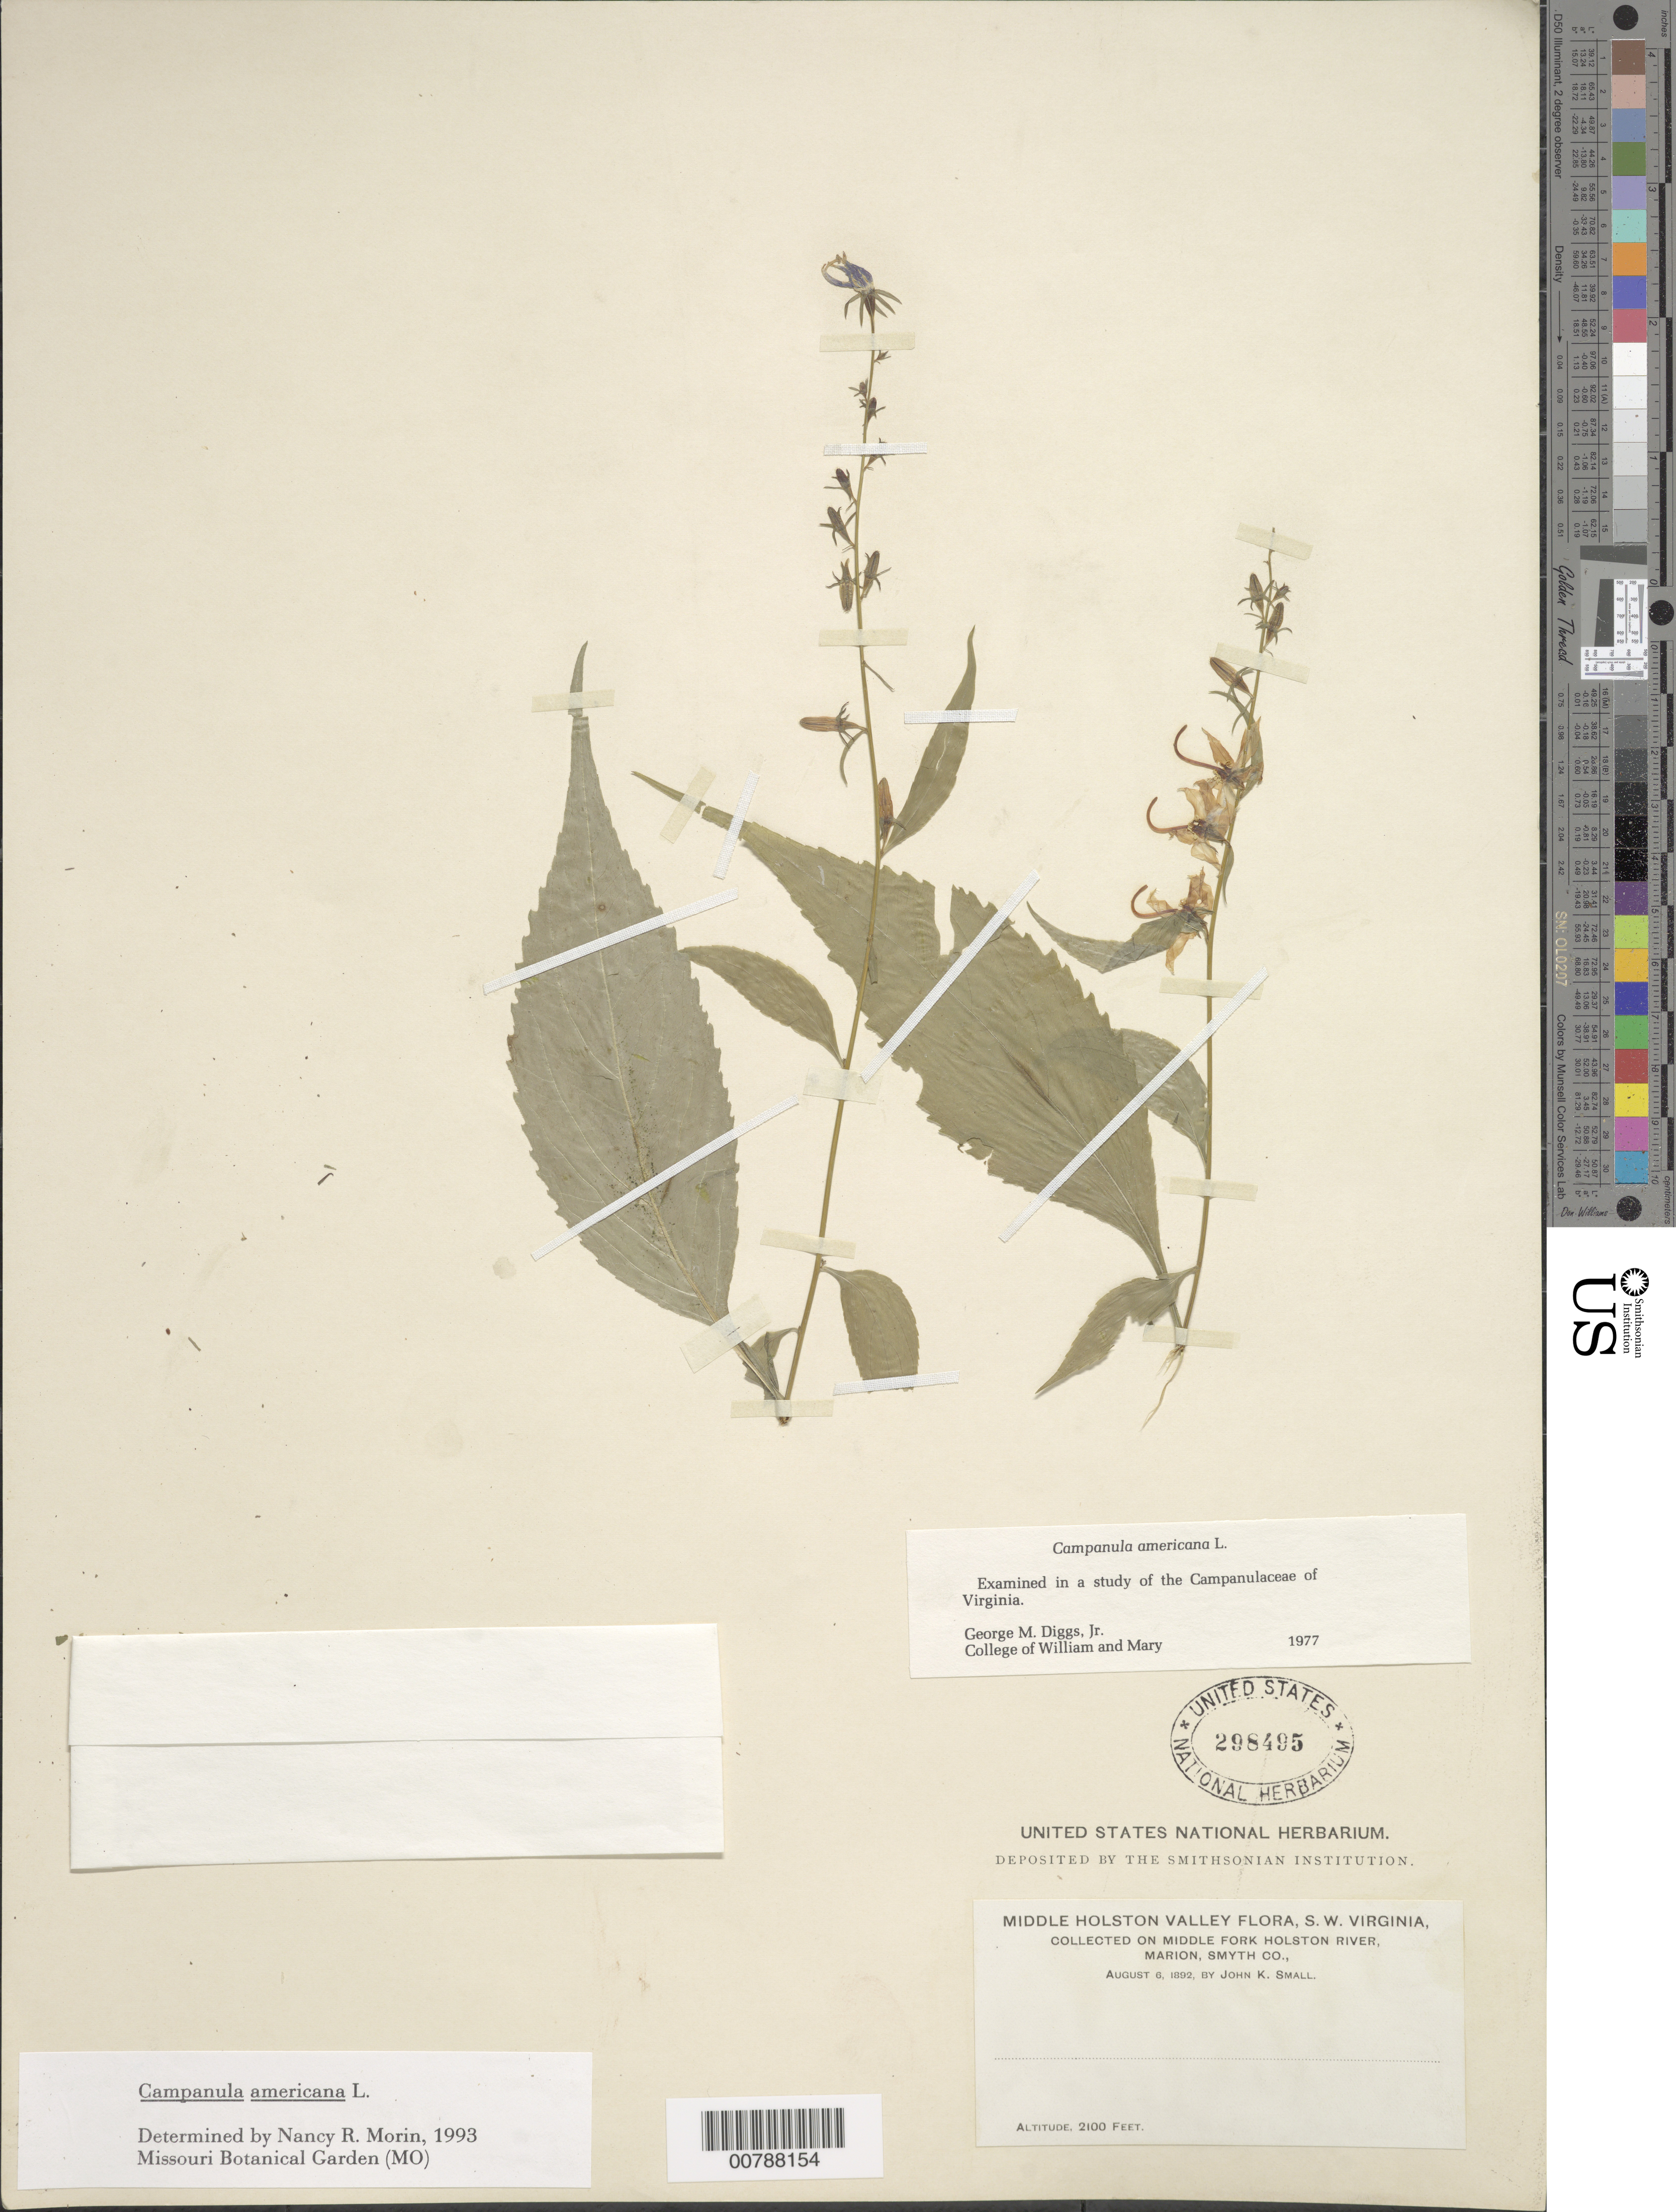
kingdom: Plantae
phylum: Tracheophyta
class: Magnoliopsida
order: Asterales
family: Campanulaceae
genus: Campanula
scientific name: Campanula americana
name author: L.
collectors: J. K. Small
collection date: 1892-08-06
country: United States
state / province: Virginia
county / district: Smyth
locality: Middle Fork Holston River, Marion.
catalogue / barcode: US 298495